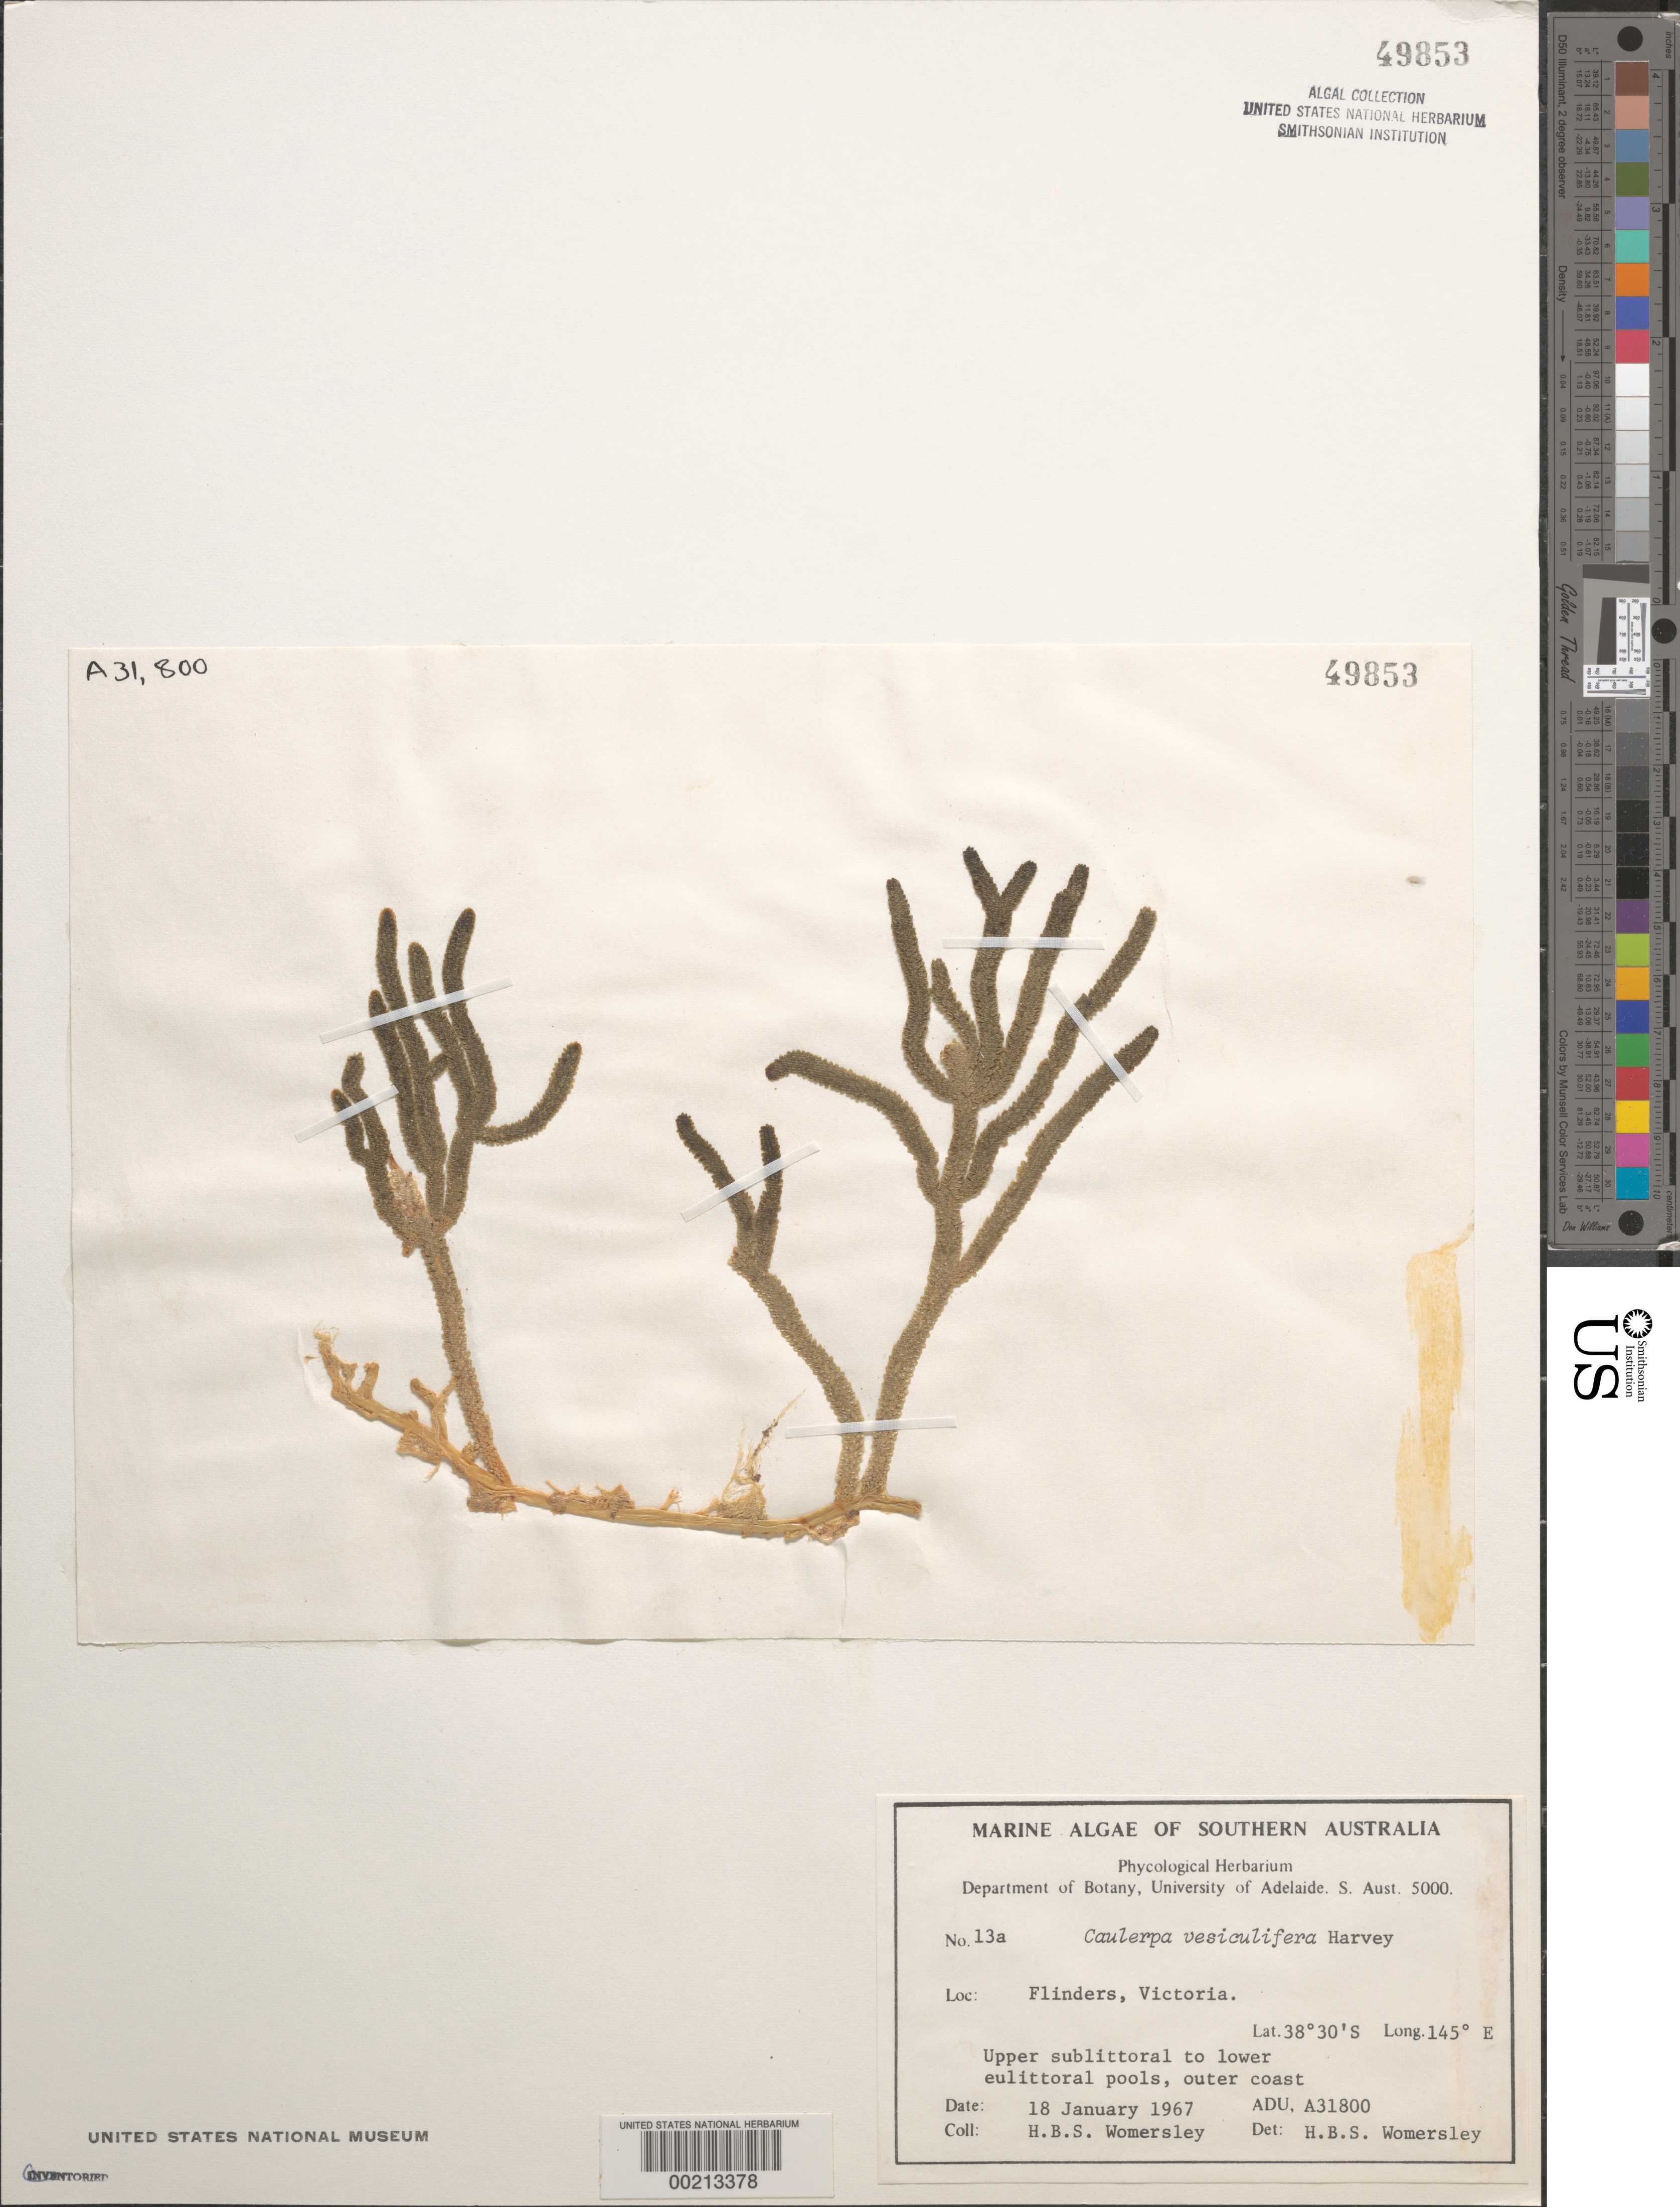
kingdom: Plantae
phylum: Chlorophyta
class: Ulvophyceae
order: Bryopsidales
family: Caulerpaceae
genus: Caulerpa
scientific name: Caulerpa vesiculifera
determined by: Womersley, H. B. S.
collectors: H. B. S. Womersley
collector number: ADU A31800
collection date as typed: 18 Jan 1967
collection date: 1967-01-18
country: Australia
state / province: Victoria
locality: Flinders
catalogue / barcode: US 49853